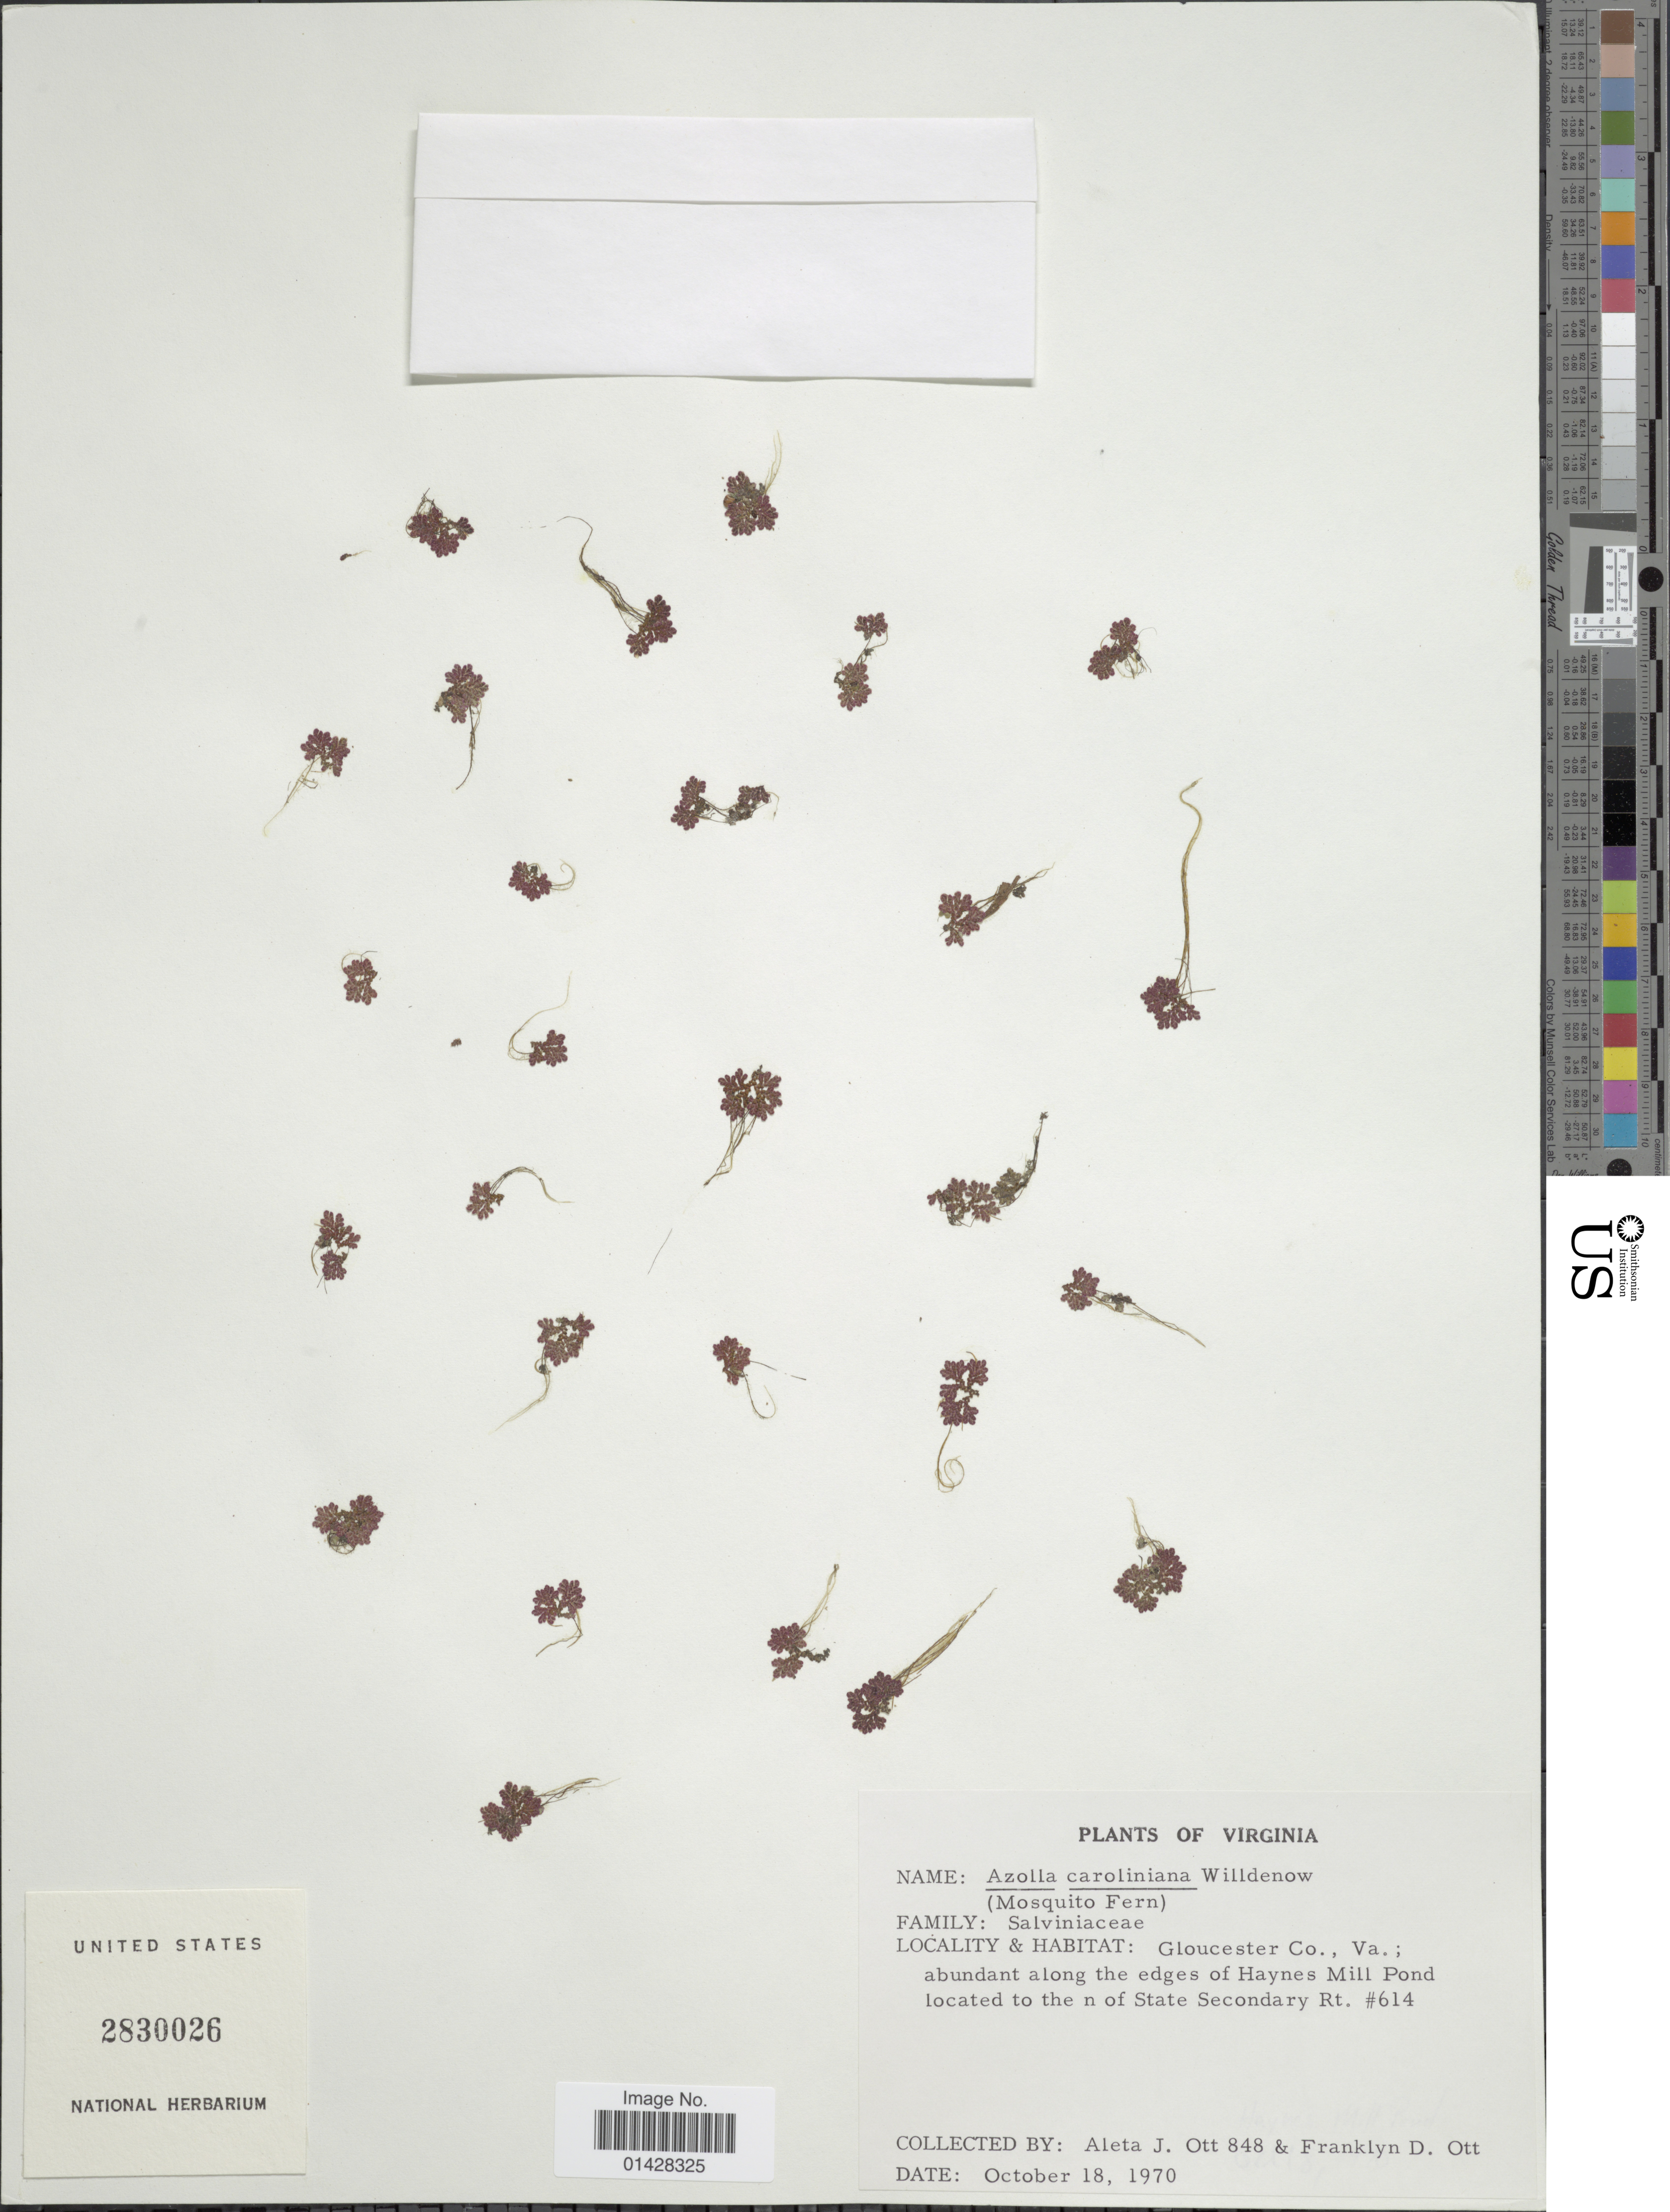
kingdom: Plantae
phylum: Tracheophyta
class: Polypodiopsida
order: Salviniales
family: Salviniaceae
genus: Azolla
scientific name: Azolla caroliniana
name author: Willd.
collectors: A. Ott & F. Ott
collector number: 848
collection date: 1970-10-18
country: United States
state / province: Virginia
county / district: Gloucester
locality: Va.; abundant along the edges of Haynes Mill Pond located to the n of State Secondary Rt.#614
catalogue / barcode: US 2830026